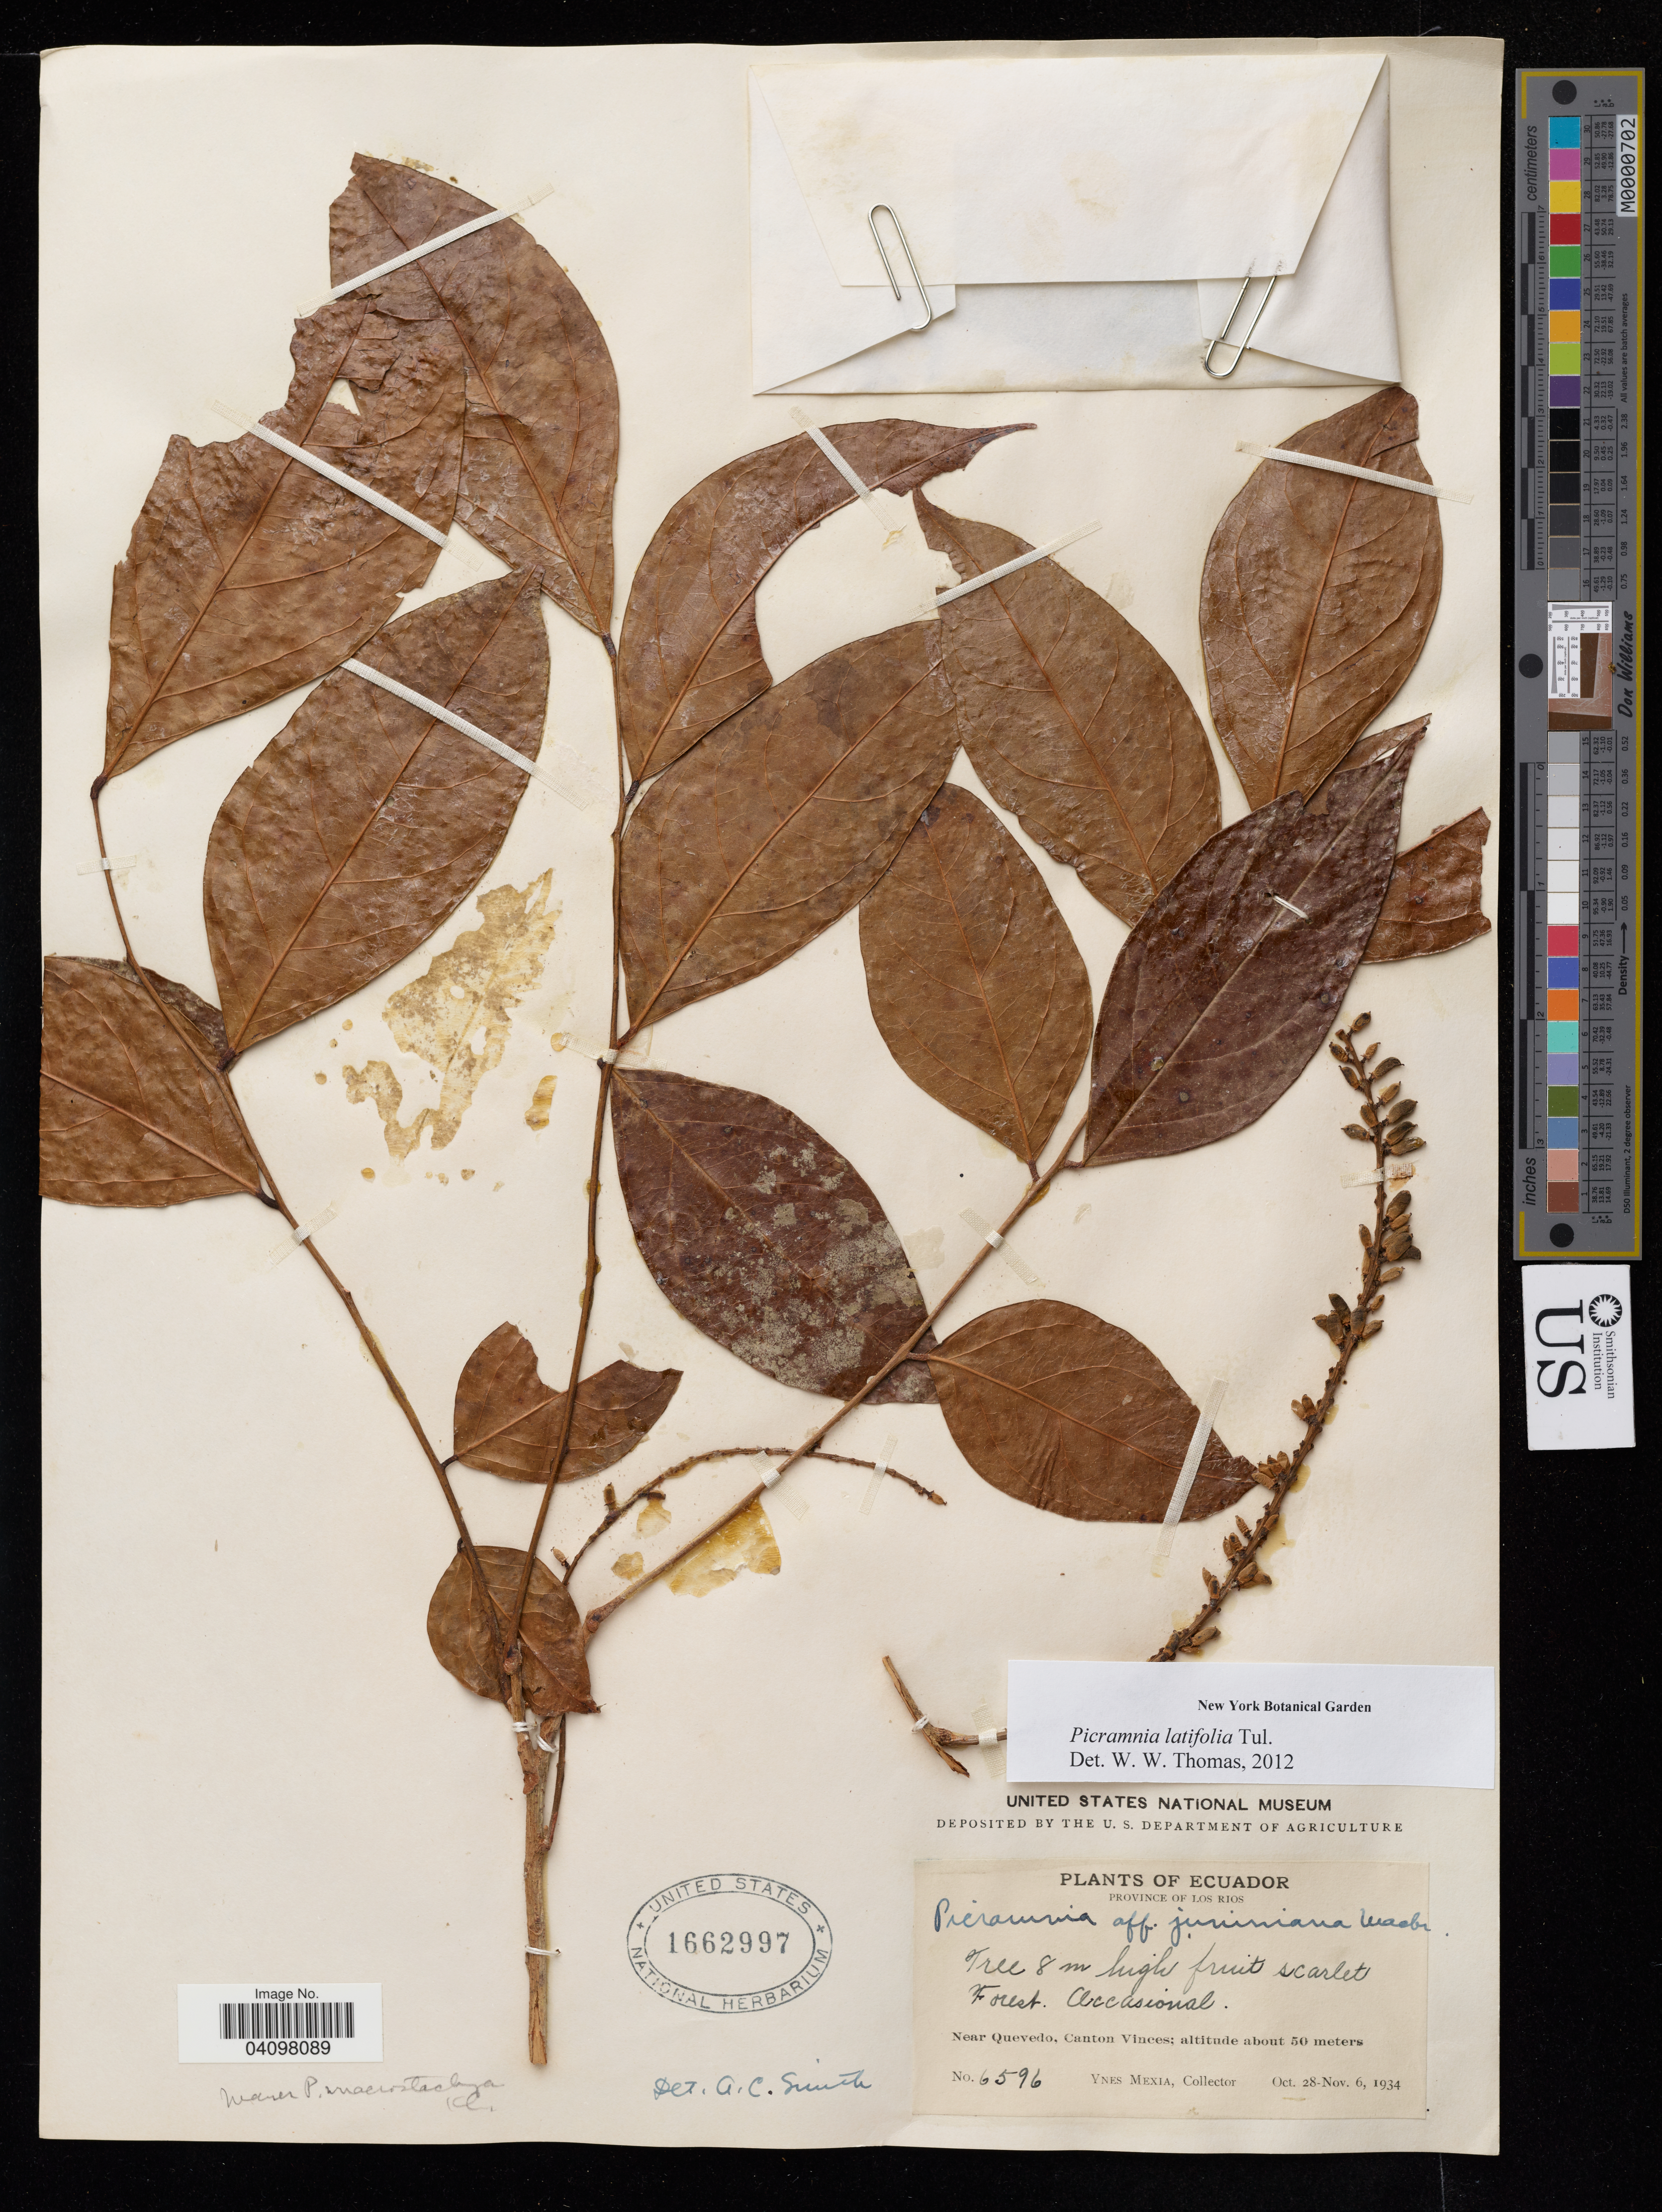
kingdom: Plantae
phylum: Tracheophyta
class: Magnoliopsida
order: Picramniales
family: Picramniaceae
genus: Picramnia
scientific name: Picramnia latifolia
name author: Tul.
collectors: Y. Mexia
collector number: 6596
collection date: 1934-10-28/1934-11-06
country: Ecuador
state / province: Los Ríos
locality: Near Quevedo, Canton Vinces.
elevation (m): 50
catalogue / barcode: US 1662997